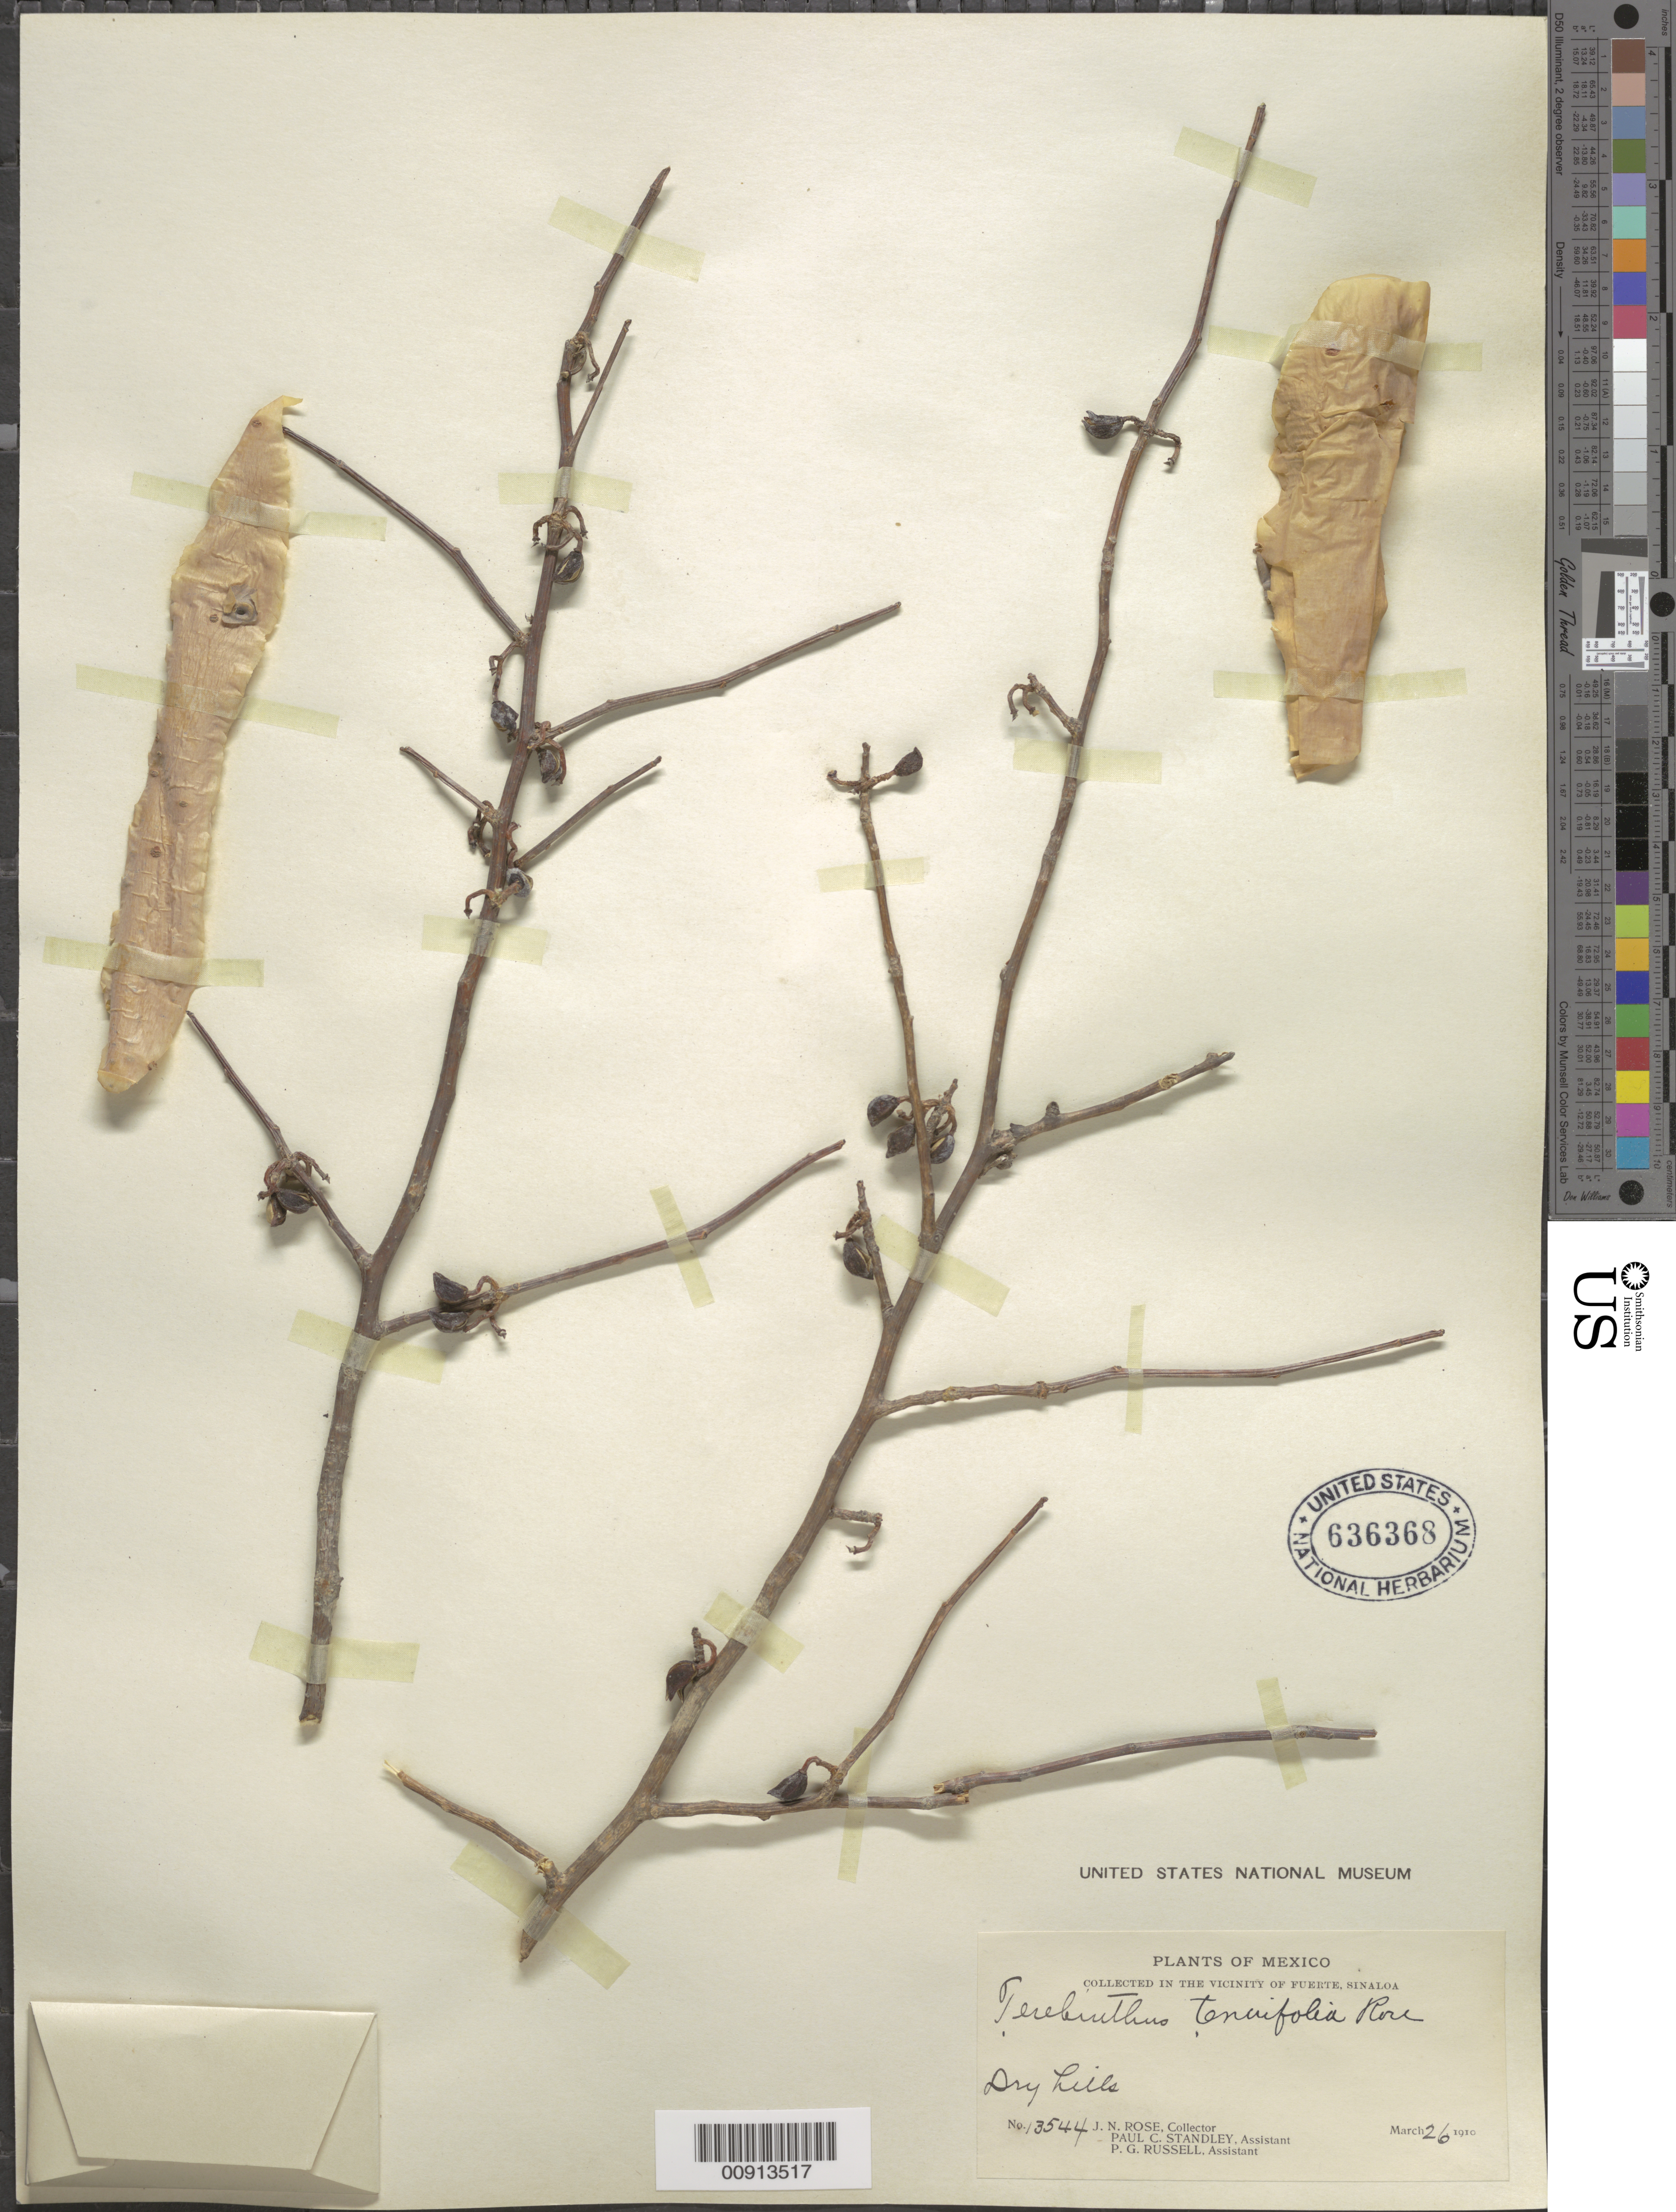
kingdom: Plantae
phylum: Tracheophyta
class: Magnoliopsida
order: Sapindales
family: Burseraceae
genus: Bursera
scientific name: Bursera fagaroides var. elongata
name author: (Kunth) Engl.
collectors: J. N. Rose, P. C. Standley & P. G. Russell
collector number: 13544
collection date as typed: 26 Mar 1910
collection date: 1910-03-26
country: Mexico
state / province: Sinaloa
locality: Vicinity of Fuerte, Sinaloa.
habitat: Dry hills.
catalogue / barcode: US 636368